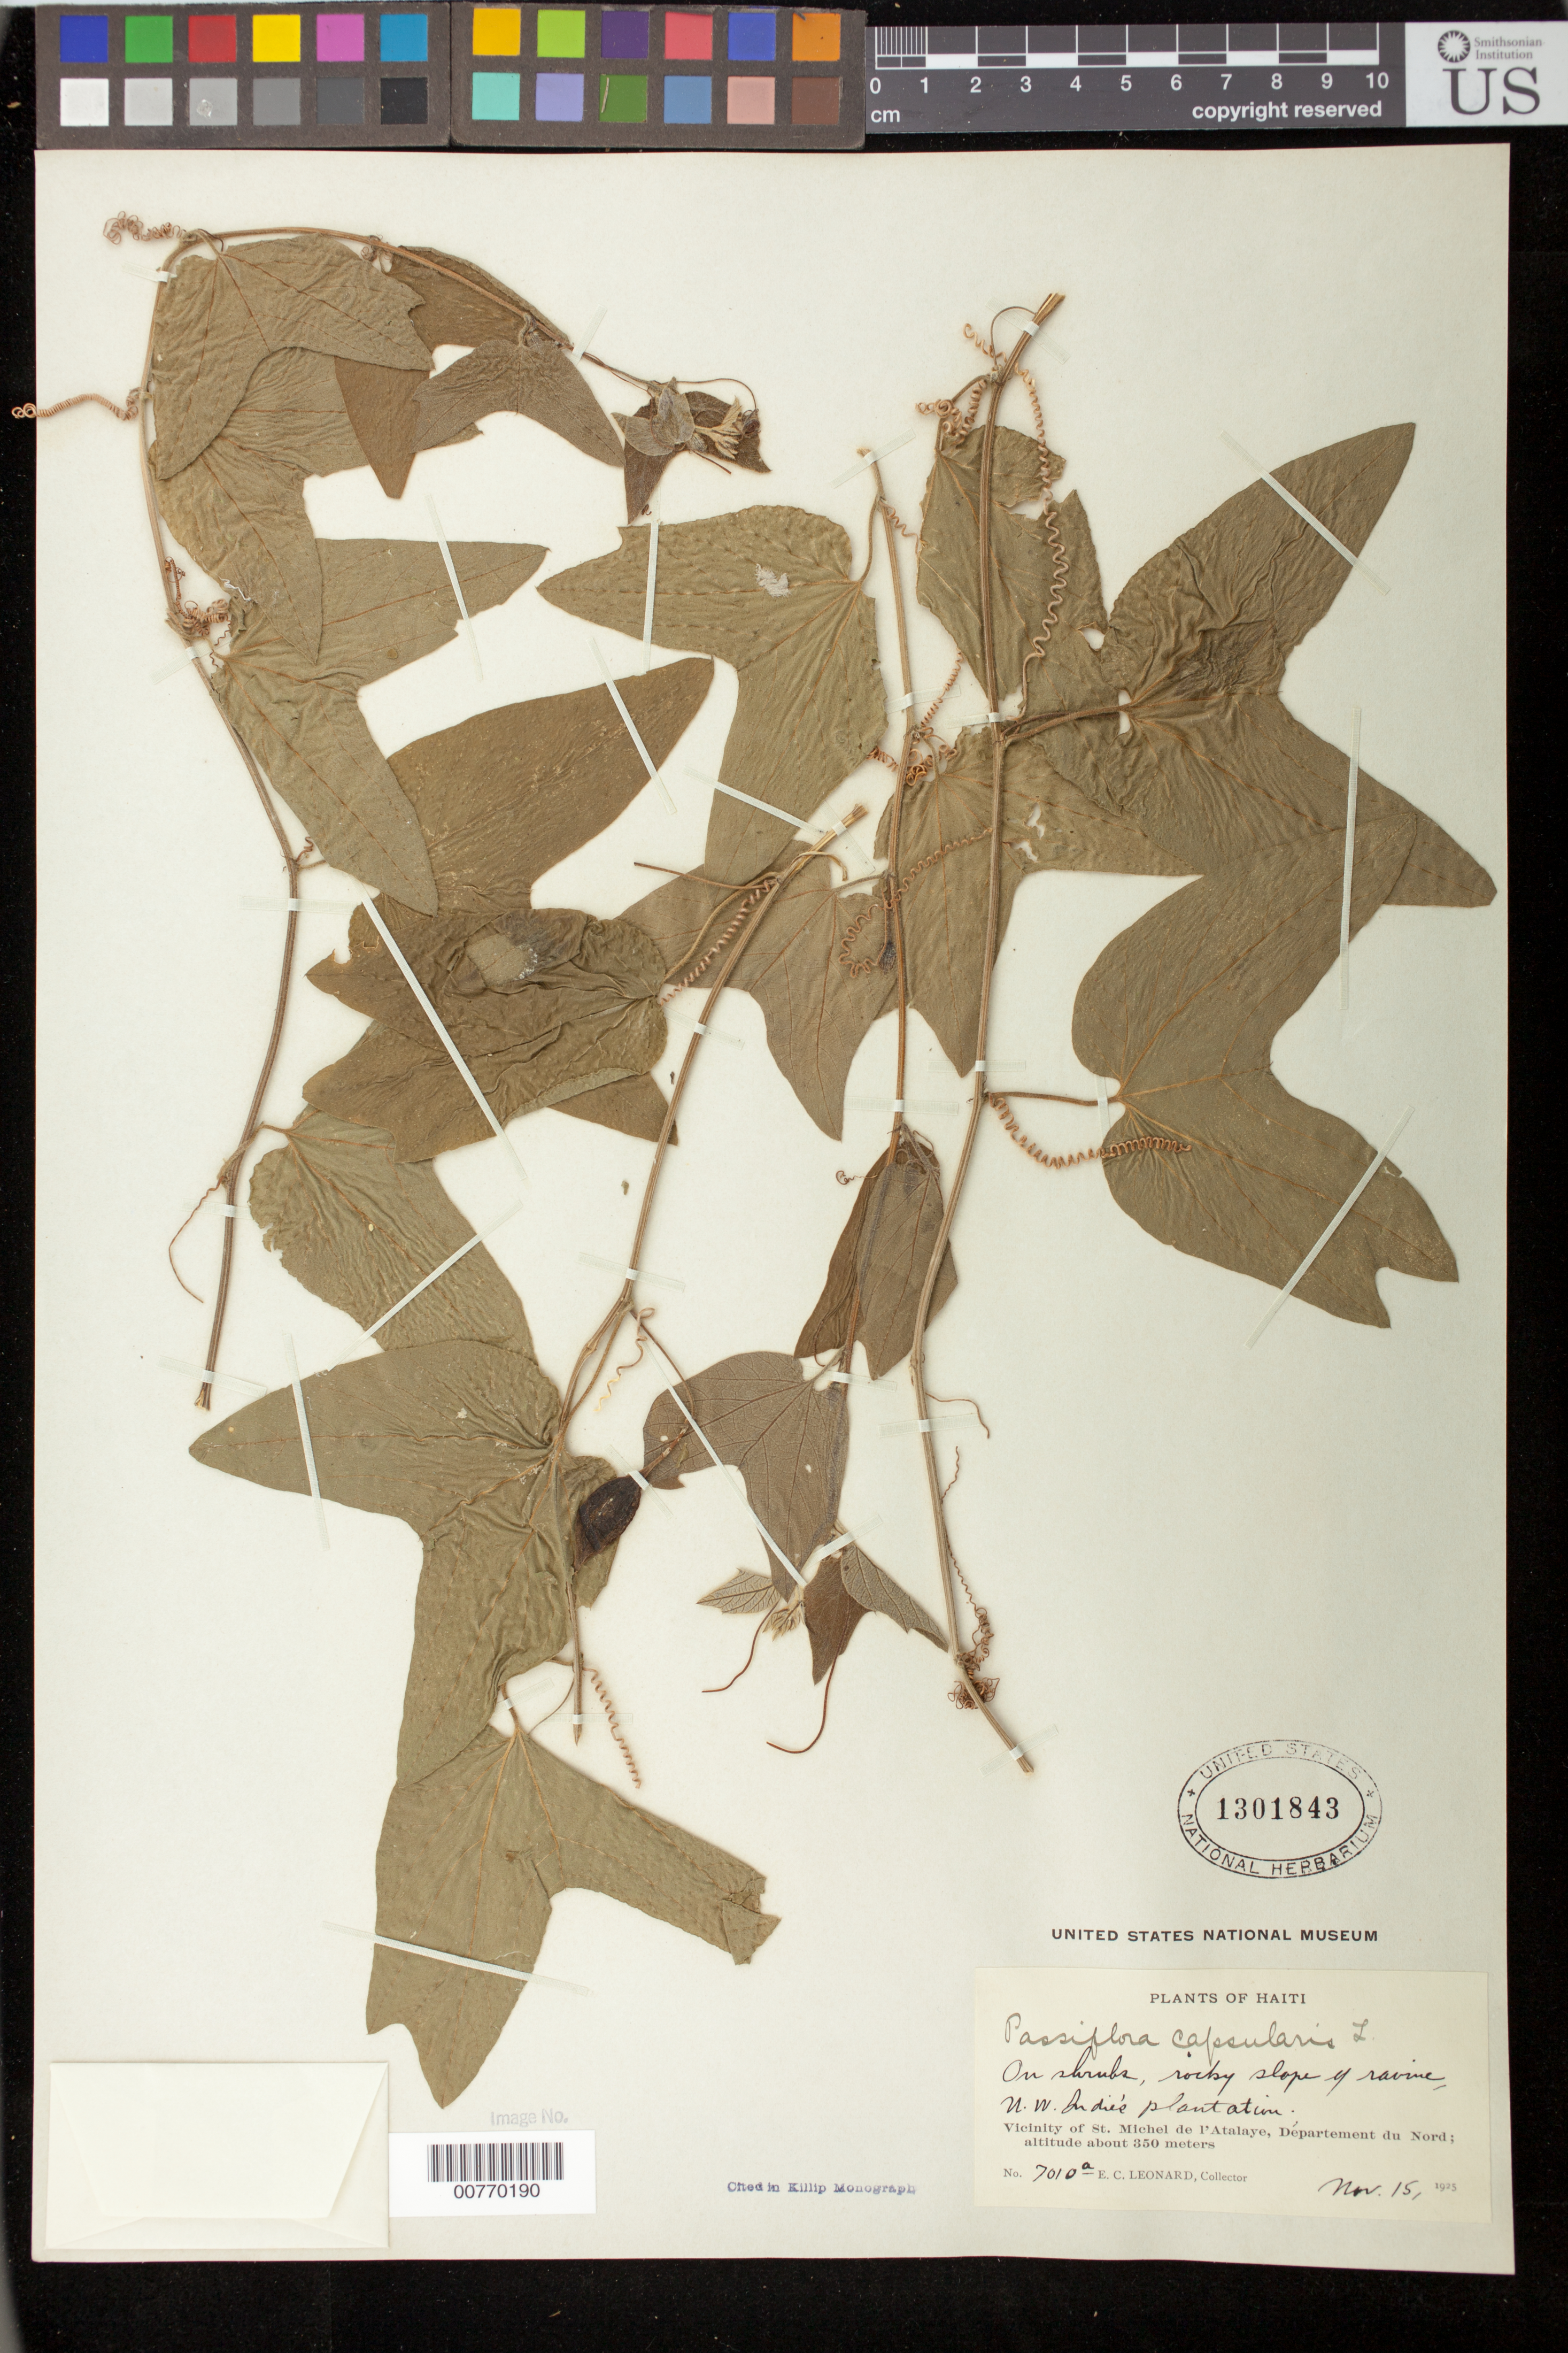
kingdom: Plantae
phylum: Tracheophyta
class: Magnoliopsida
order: Malpighiales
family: Passifloraceae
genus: Passiflora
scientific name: Passiflora capsularis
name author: L.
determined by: Killip, Ellsworth P.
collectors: E. C. Leonard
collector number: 7010a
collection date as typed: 15 Nov 1925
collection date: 1925-11-15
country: Haiti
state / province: Nord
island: Hispaniola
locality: Vicinity of St. Michel de l'Atalaye, N.W. Indiés plantation.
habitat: Rocky slope of ravine.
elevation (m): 350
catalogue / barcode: US 1301843